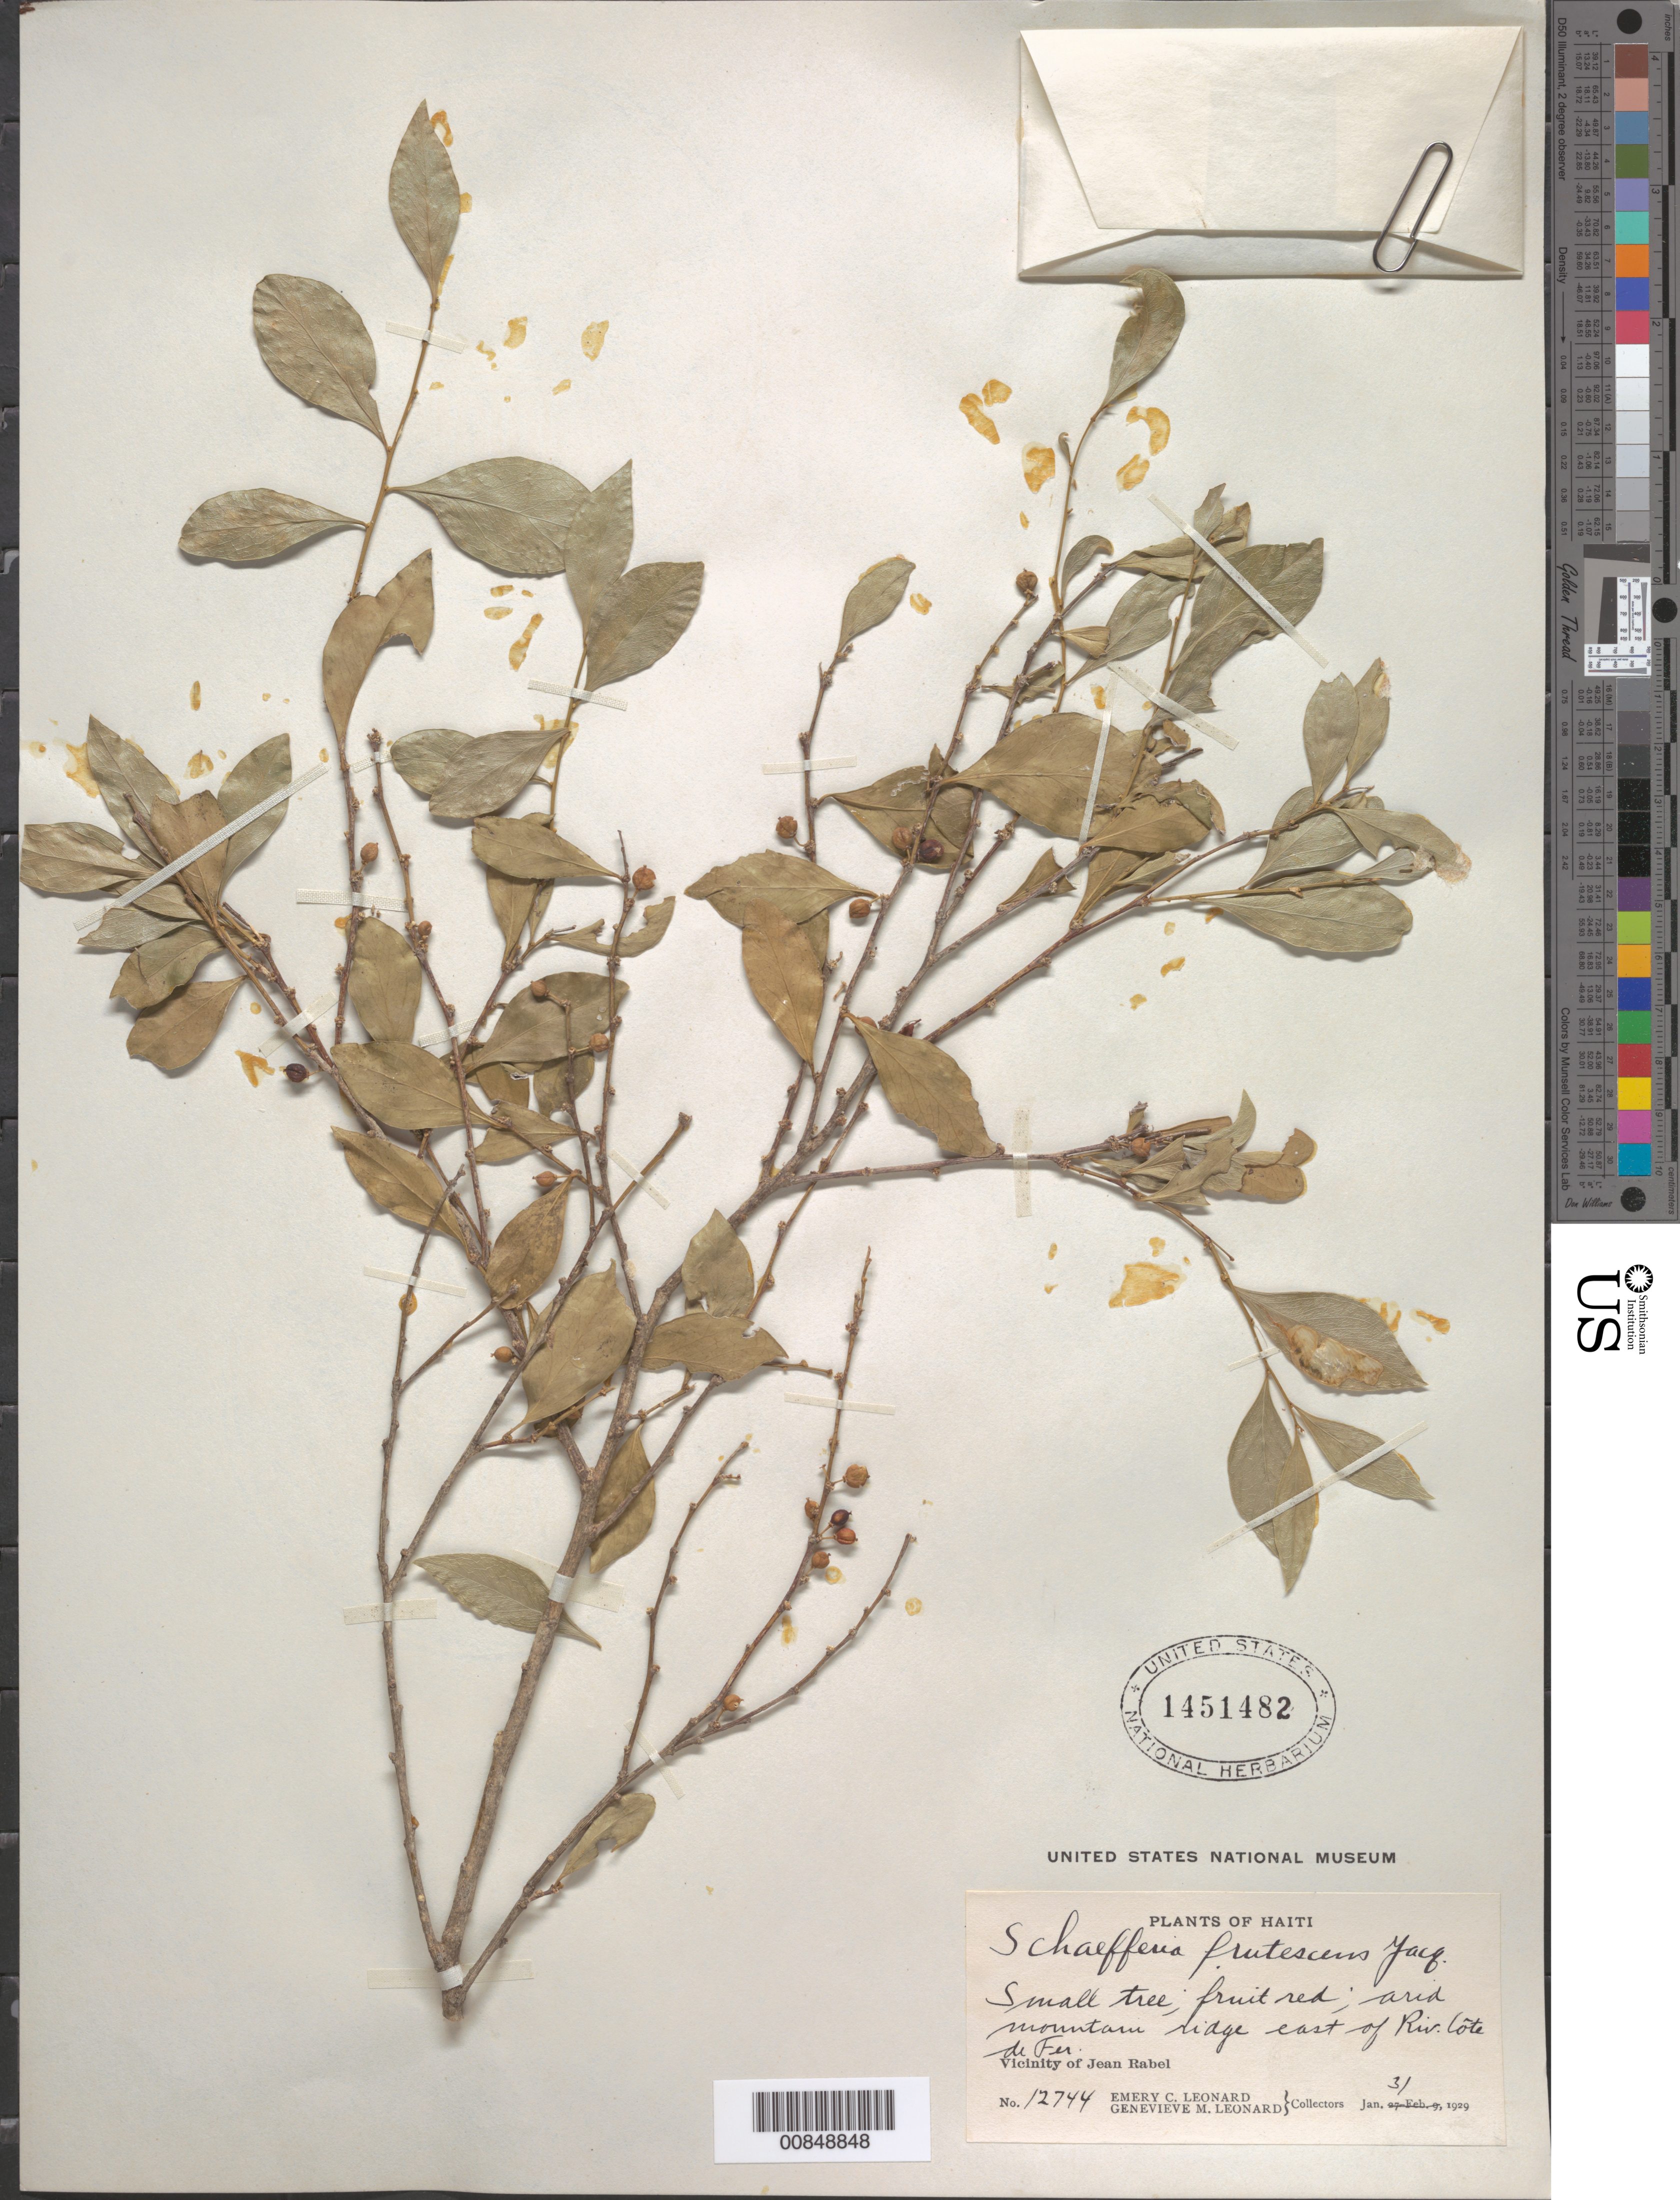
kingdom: Plantae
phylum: Tracheophyta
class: Magnoliopsida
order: Celastrales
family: Celastraceae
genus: Schaefferia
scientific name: Schaefferia frutescens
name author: Jacq.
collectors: E. C. Leonard & G. M. Leonard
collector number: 12744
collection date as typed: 31 Jan 1929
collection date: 1929-01-31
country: Haiti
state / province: Nord-Ouest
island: Hispaniola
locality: Vicinity of Jean Rabel, E of Riv. Côte de Fer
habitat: Arid mountain ridge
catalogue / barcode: US 1451482